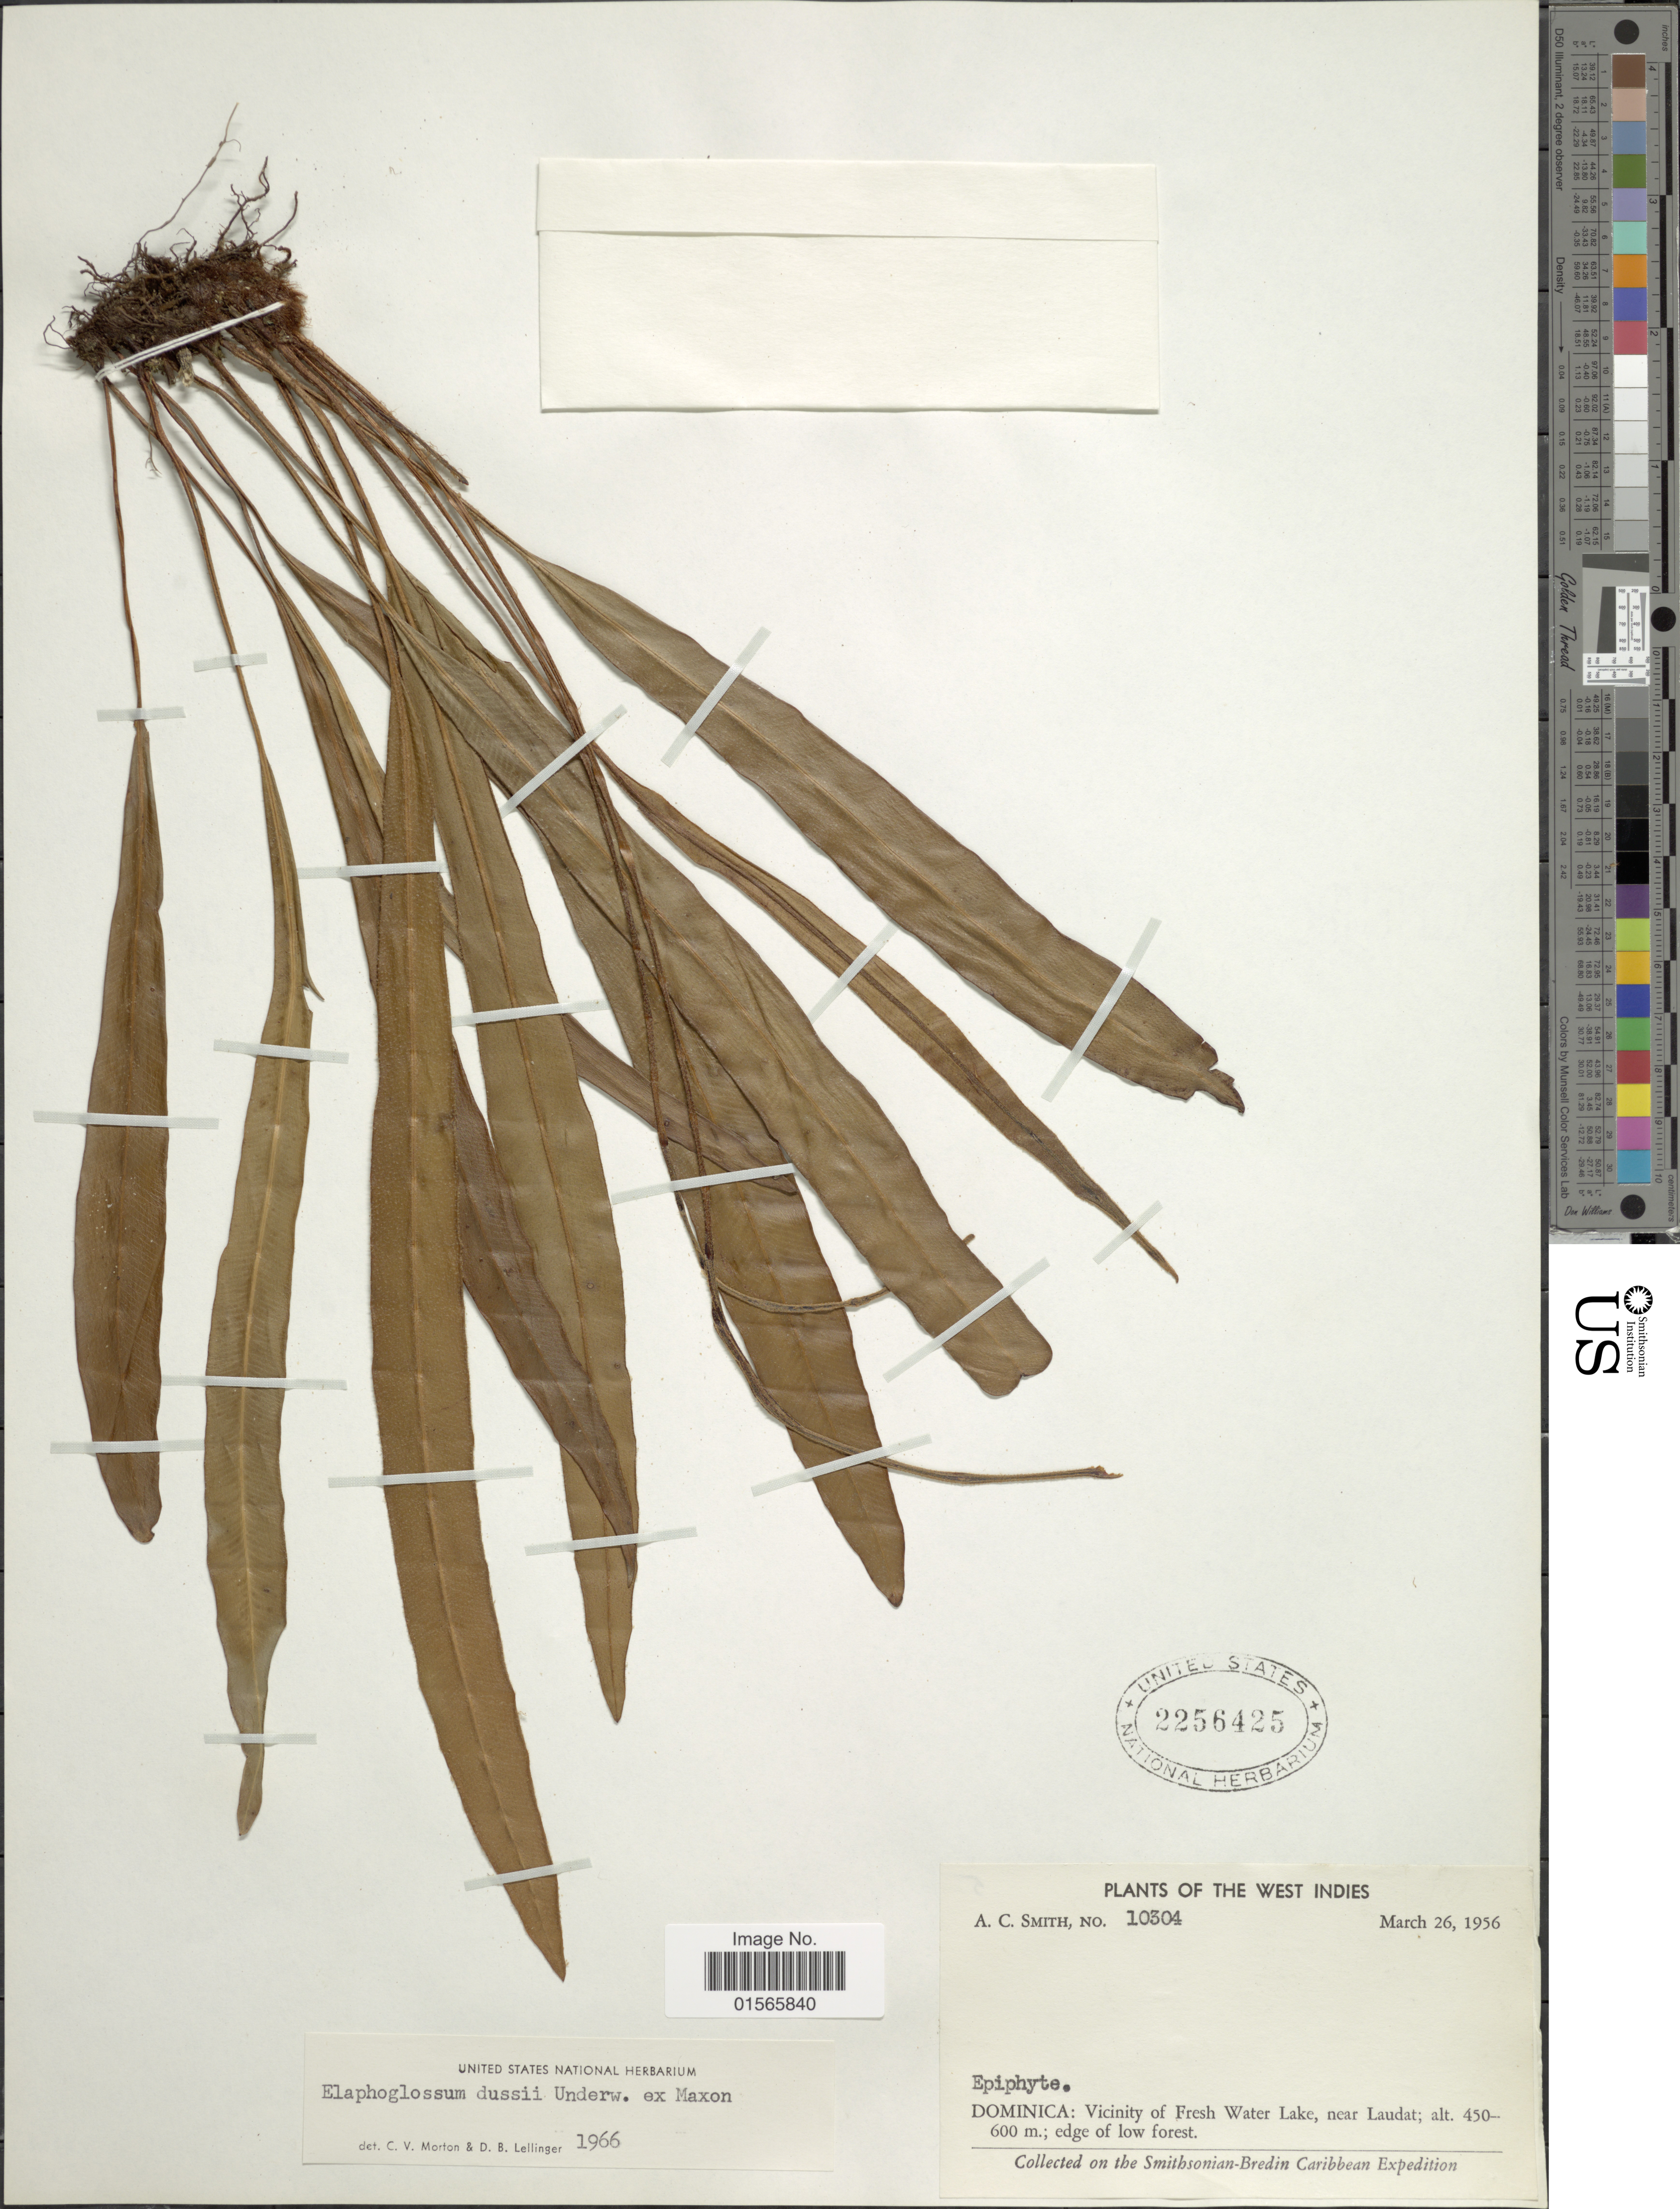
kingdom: Plantae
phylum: Tracheophyta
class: Polypodiopsida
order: Polypodiales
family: Dryopteridaceae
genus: Elaphoglossum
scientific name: Elaphoglossum petiolatum var. dussii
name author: (Underw. ex Maxon) Proctor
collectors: A. C. Smith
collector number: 10304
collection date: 1956-03-26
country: Dominica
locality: The West Indies, Vicinity of Fresh water lake, near Laudat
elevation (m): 450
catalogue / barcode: US 2256425